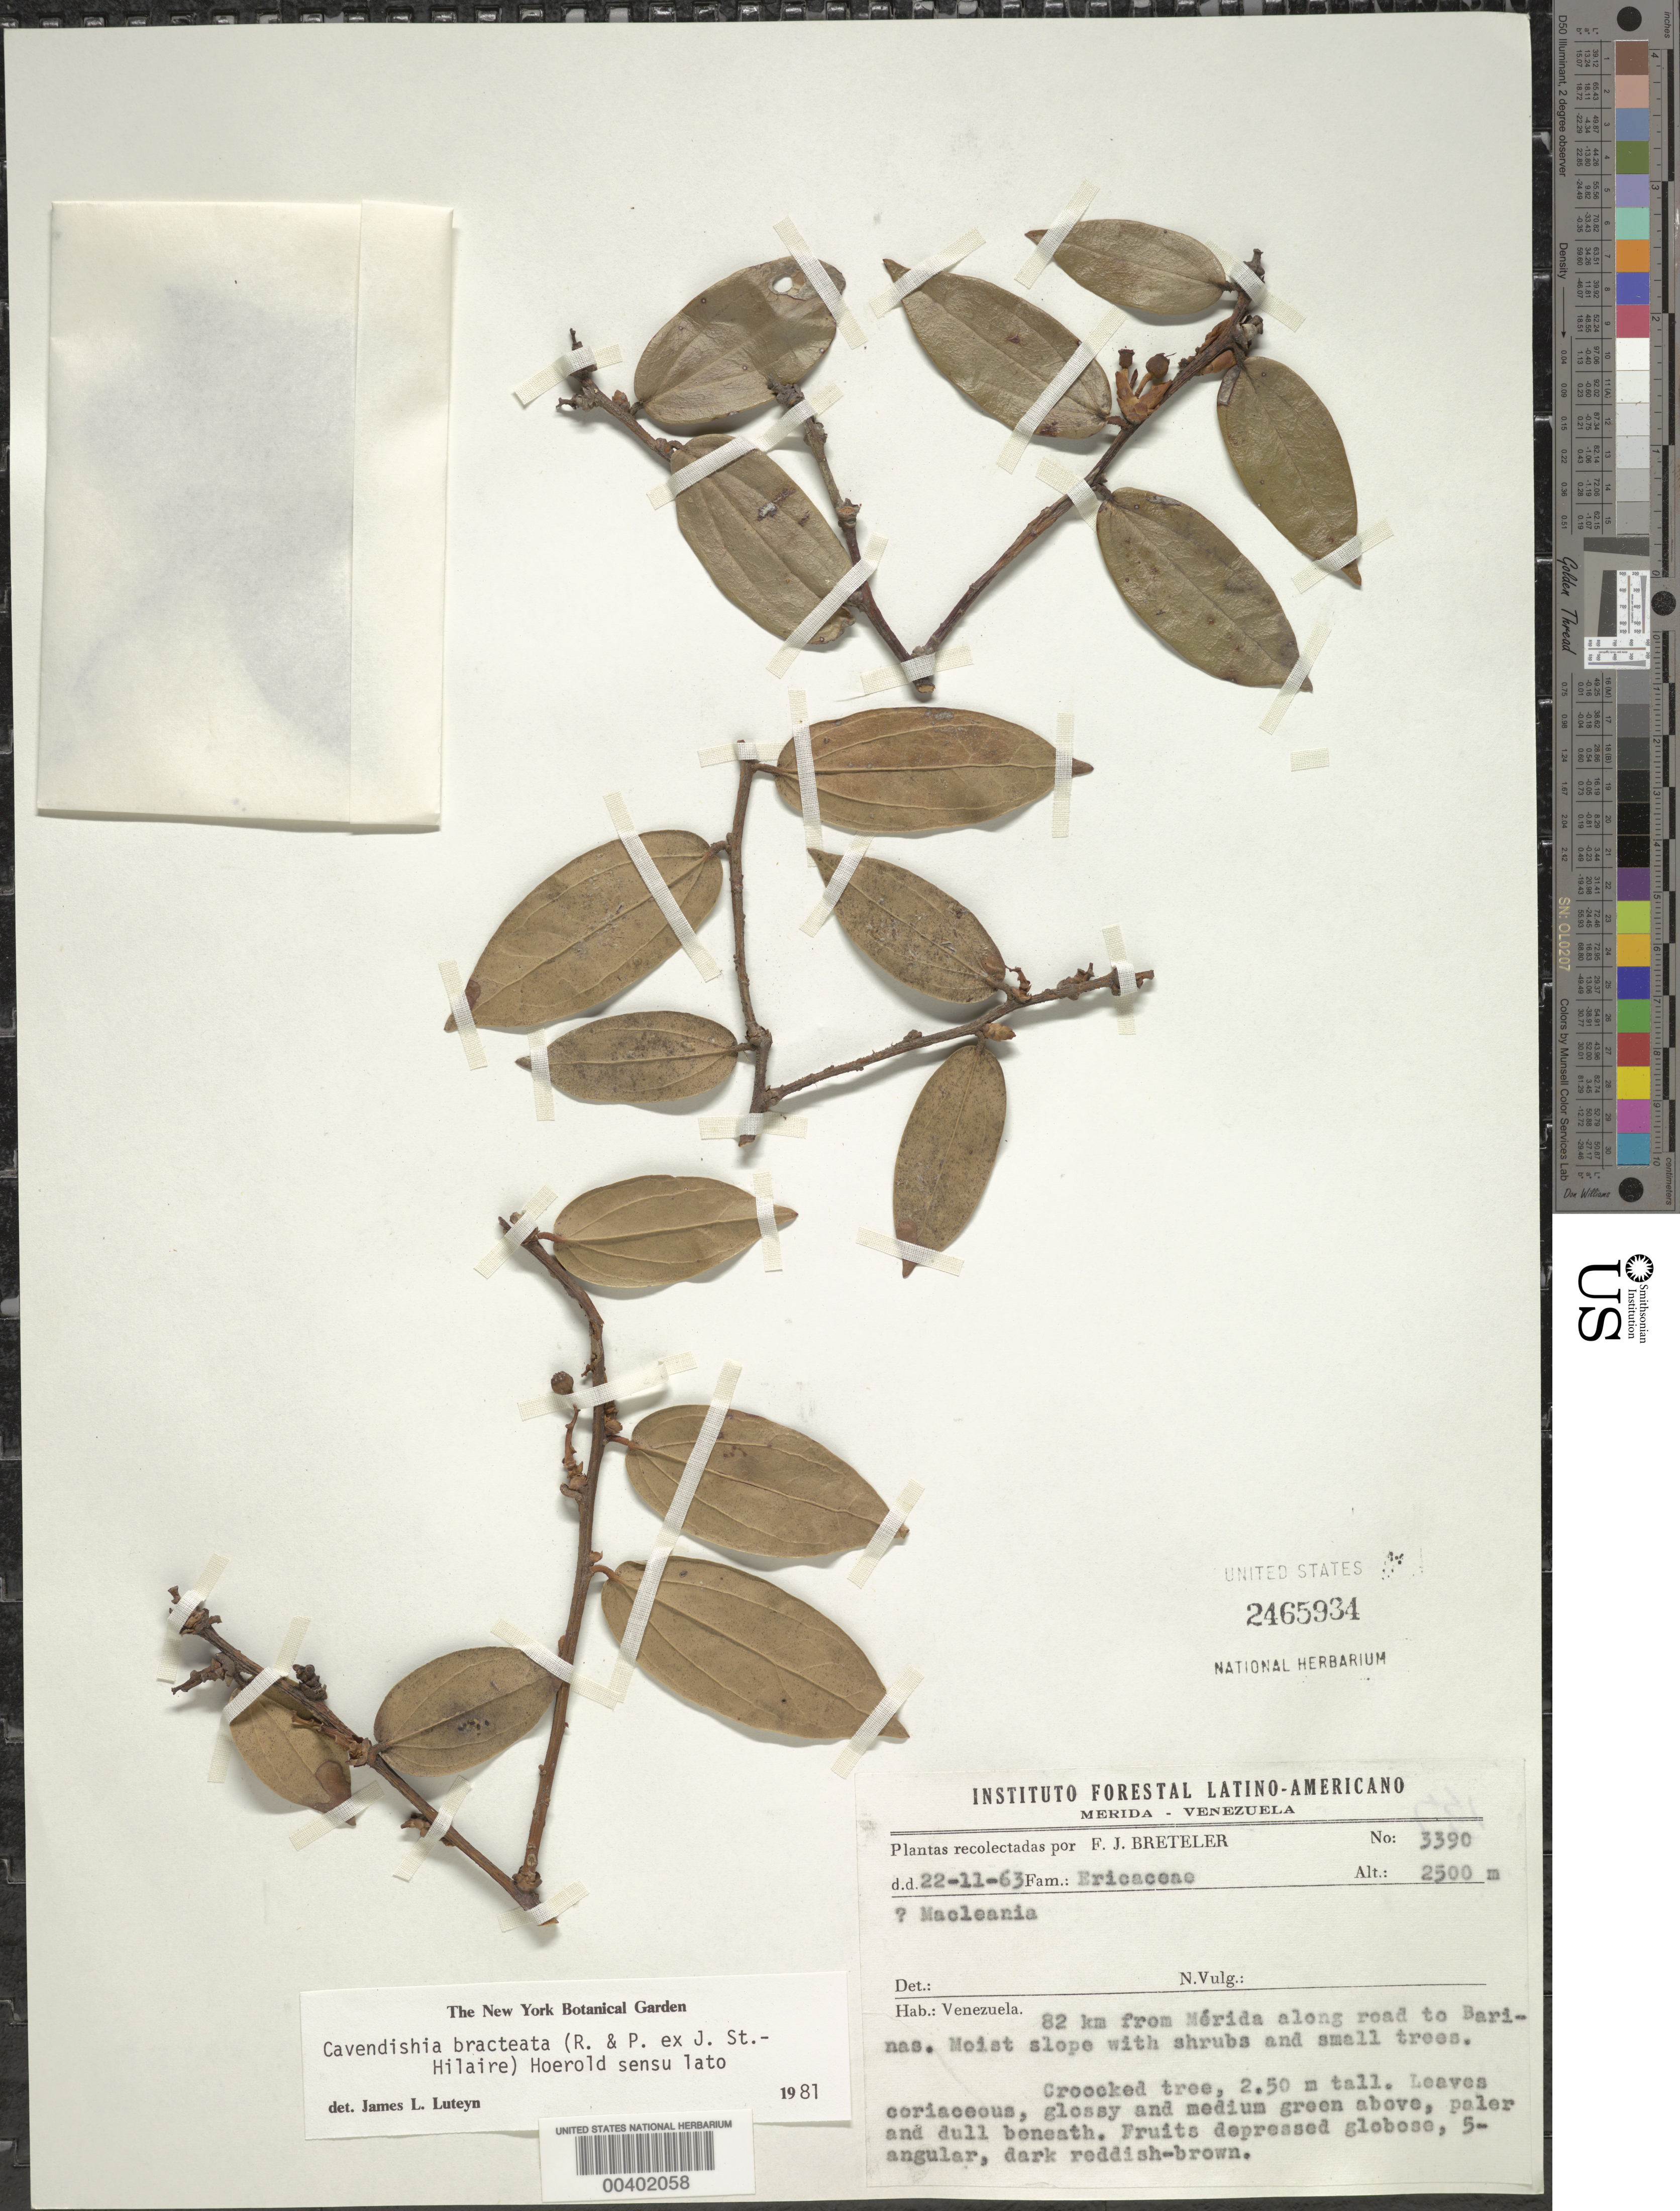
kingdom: Plantae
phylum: Tracheophyta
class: Magnoliopsida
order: Ericales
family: Ericaceae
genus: Cavendishia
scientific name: Cavendishia bracteata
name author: (Ruiz & Pav. ex J. St.-Hil.) Hoerold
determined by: Luteyn, J. L.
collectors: F. J. Breteler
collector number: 3390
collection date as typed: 22 Nov 1963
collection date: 1963-11-22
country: Venezuela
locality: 82 km. from Mérida along road to Barinas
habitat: Moist slope with shrubs and small trees.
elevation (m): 2500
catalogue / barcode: US 2465934A